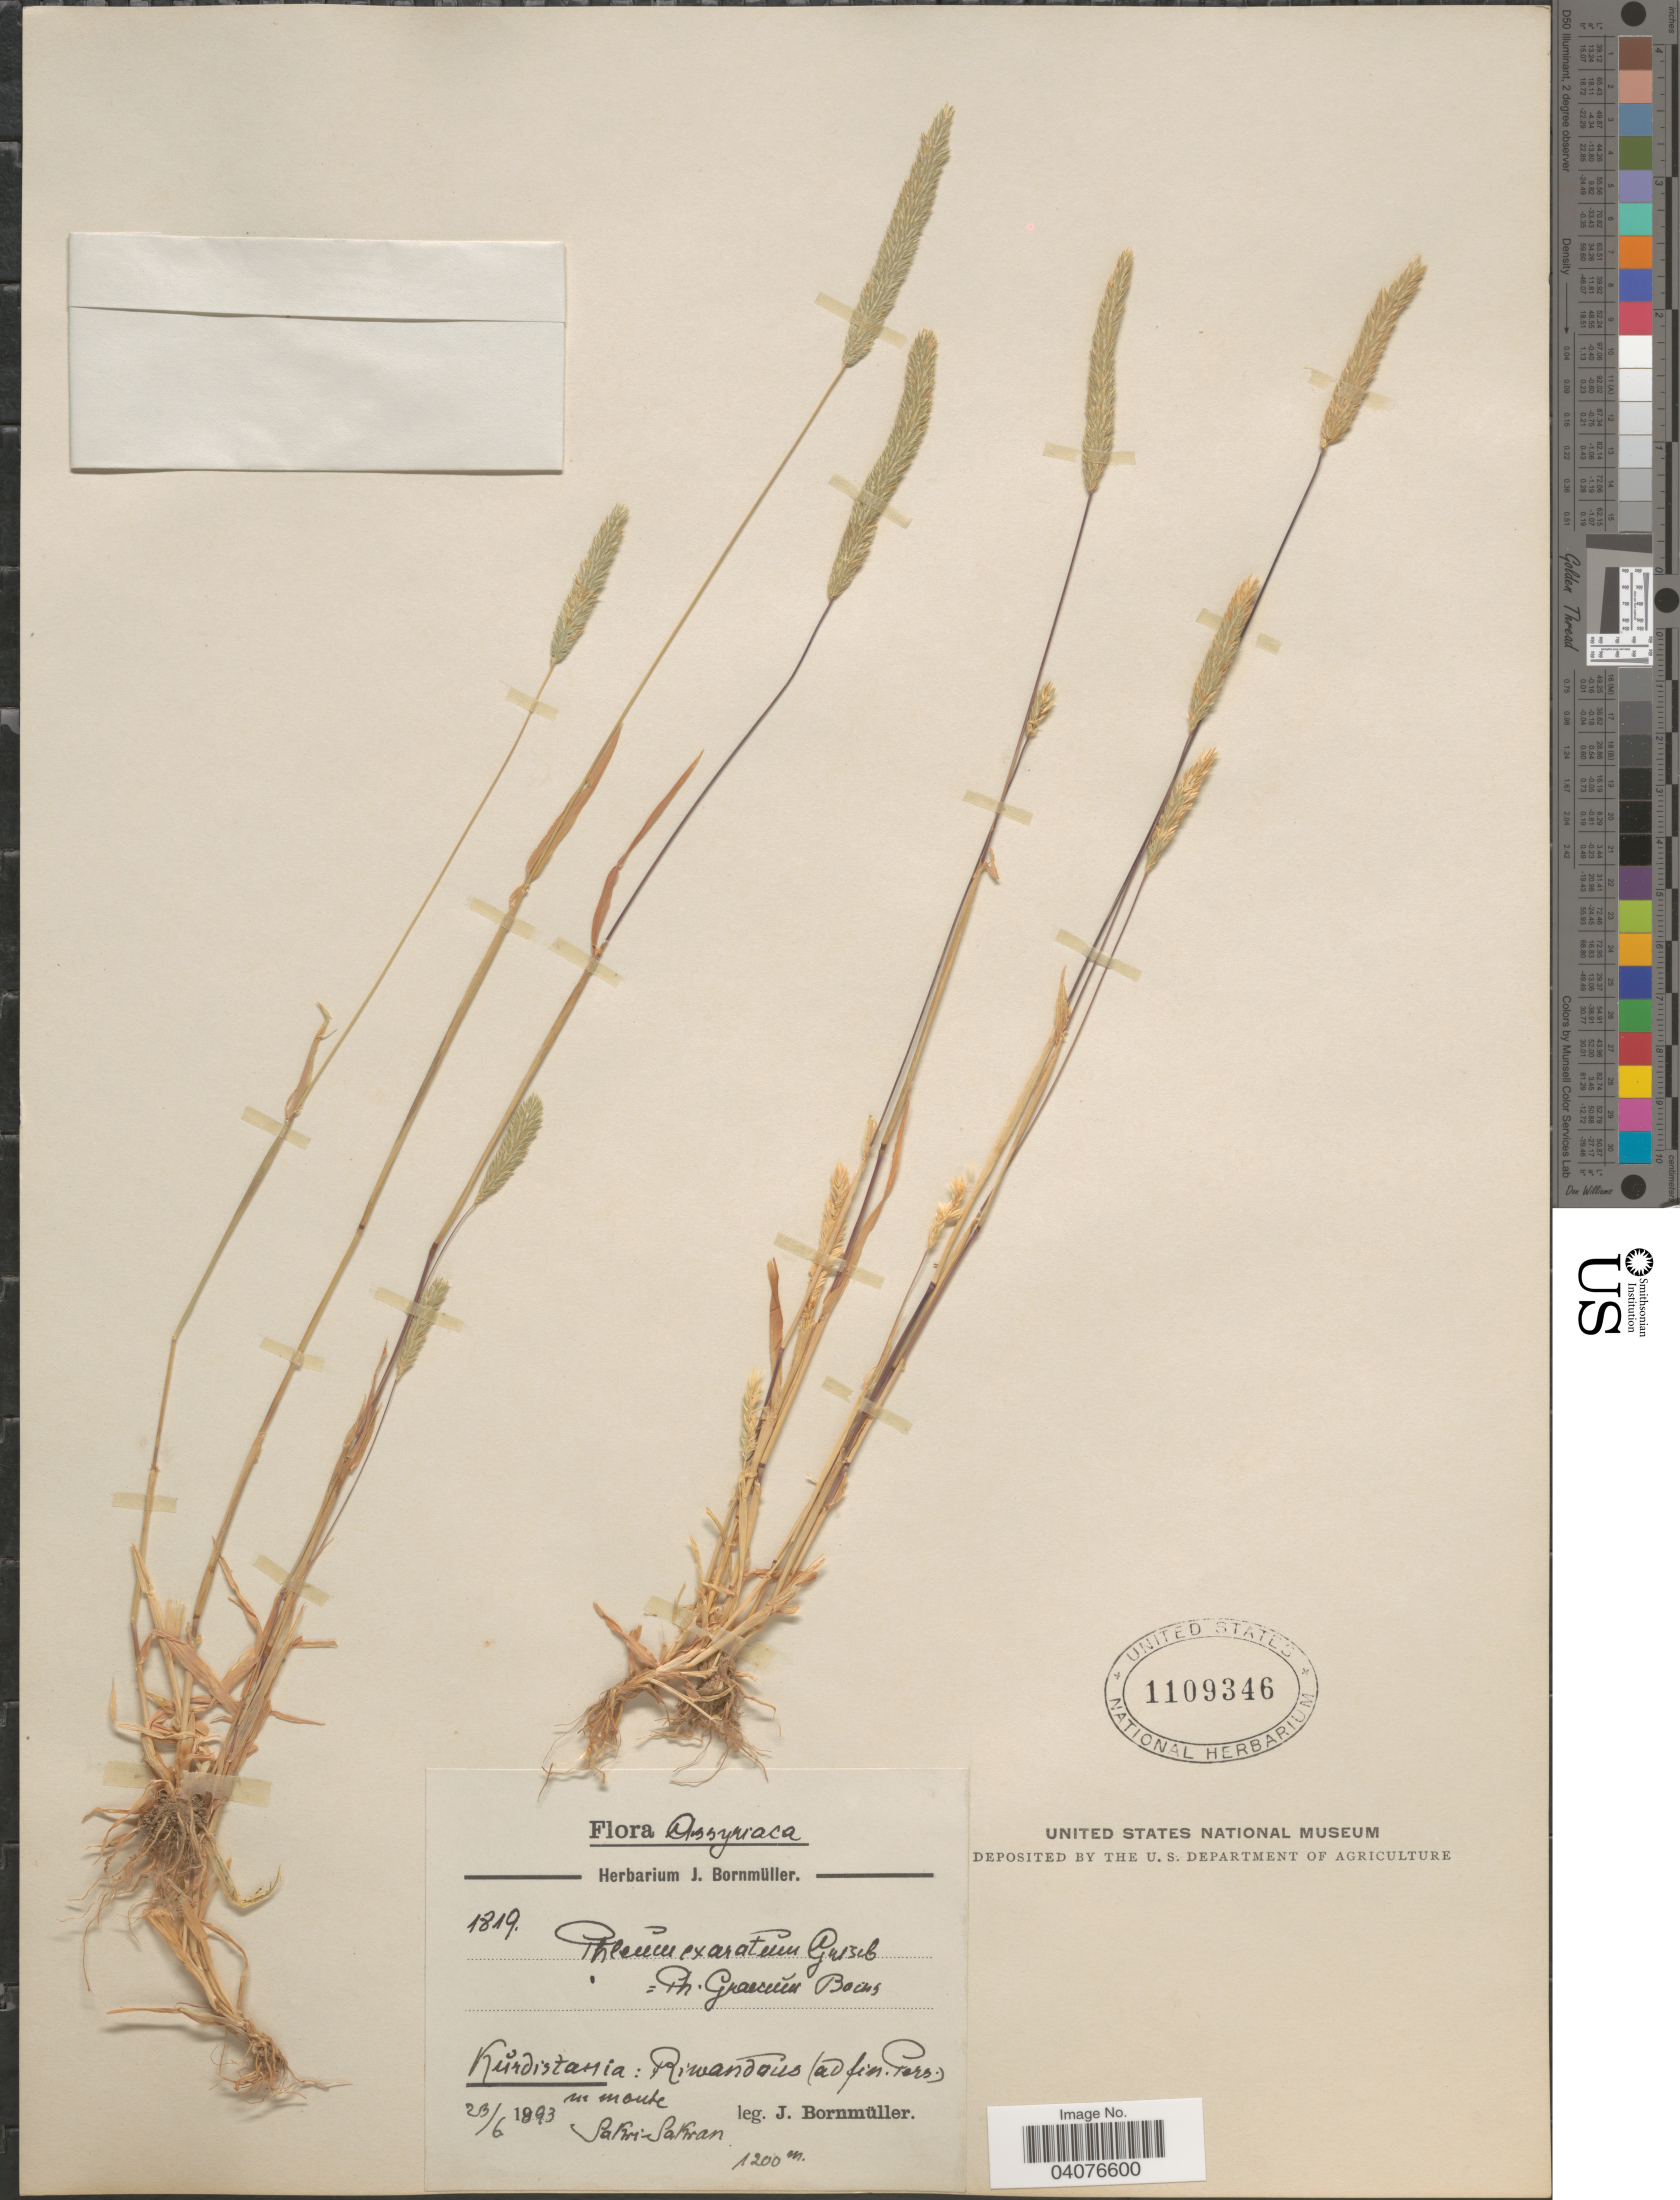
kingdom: Plantae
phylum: Tracheophyta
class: Liliopsida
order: Poales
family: Poaceae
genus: Phleum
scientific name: Phleum exaratum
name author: Hochst. ex Griseb.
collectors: J. Bornmüller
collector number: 1819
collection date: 1893-06-23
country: Iran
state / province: Kurdistan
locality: Riwandaus (ad fin. Pers.) in monte. Sakri-Sakran.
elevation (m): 1200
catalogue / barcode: US 1109346